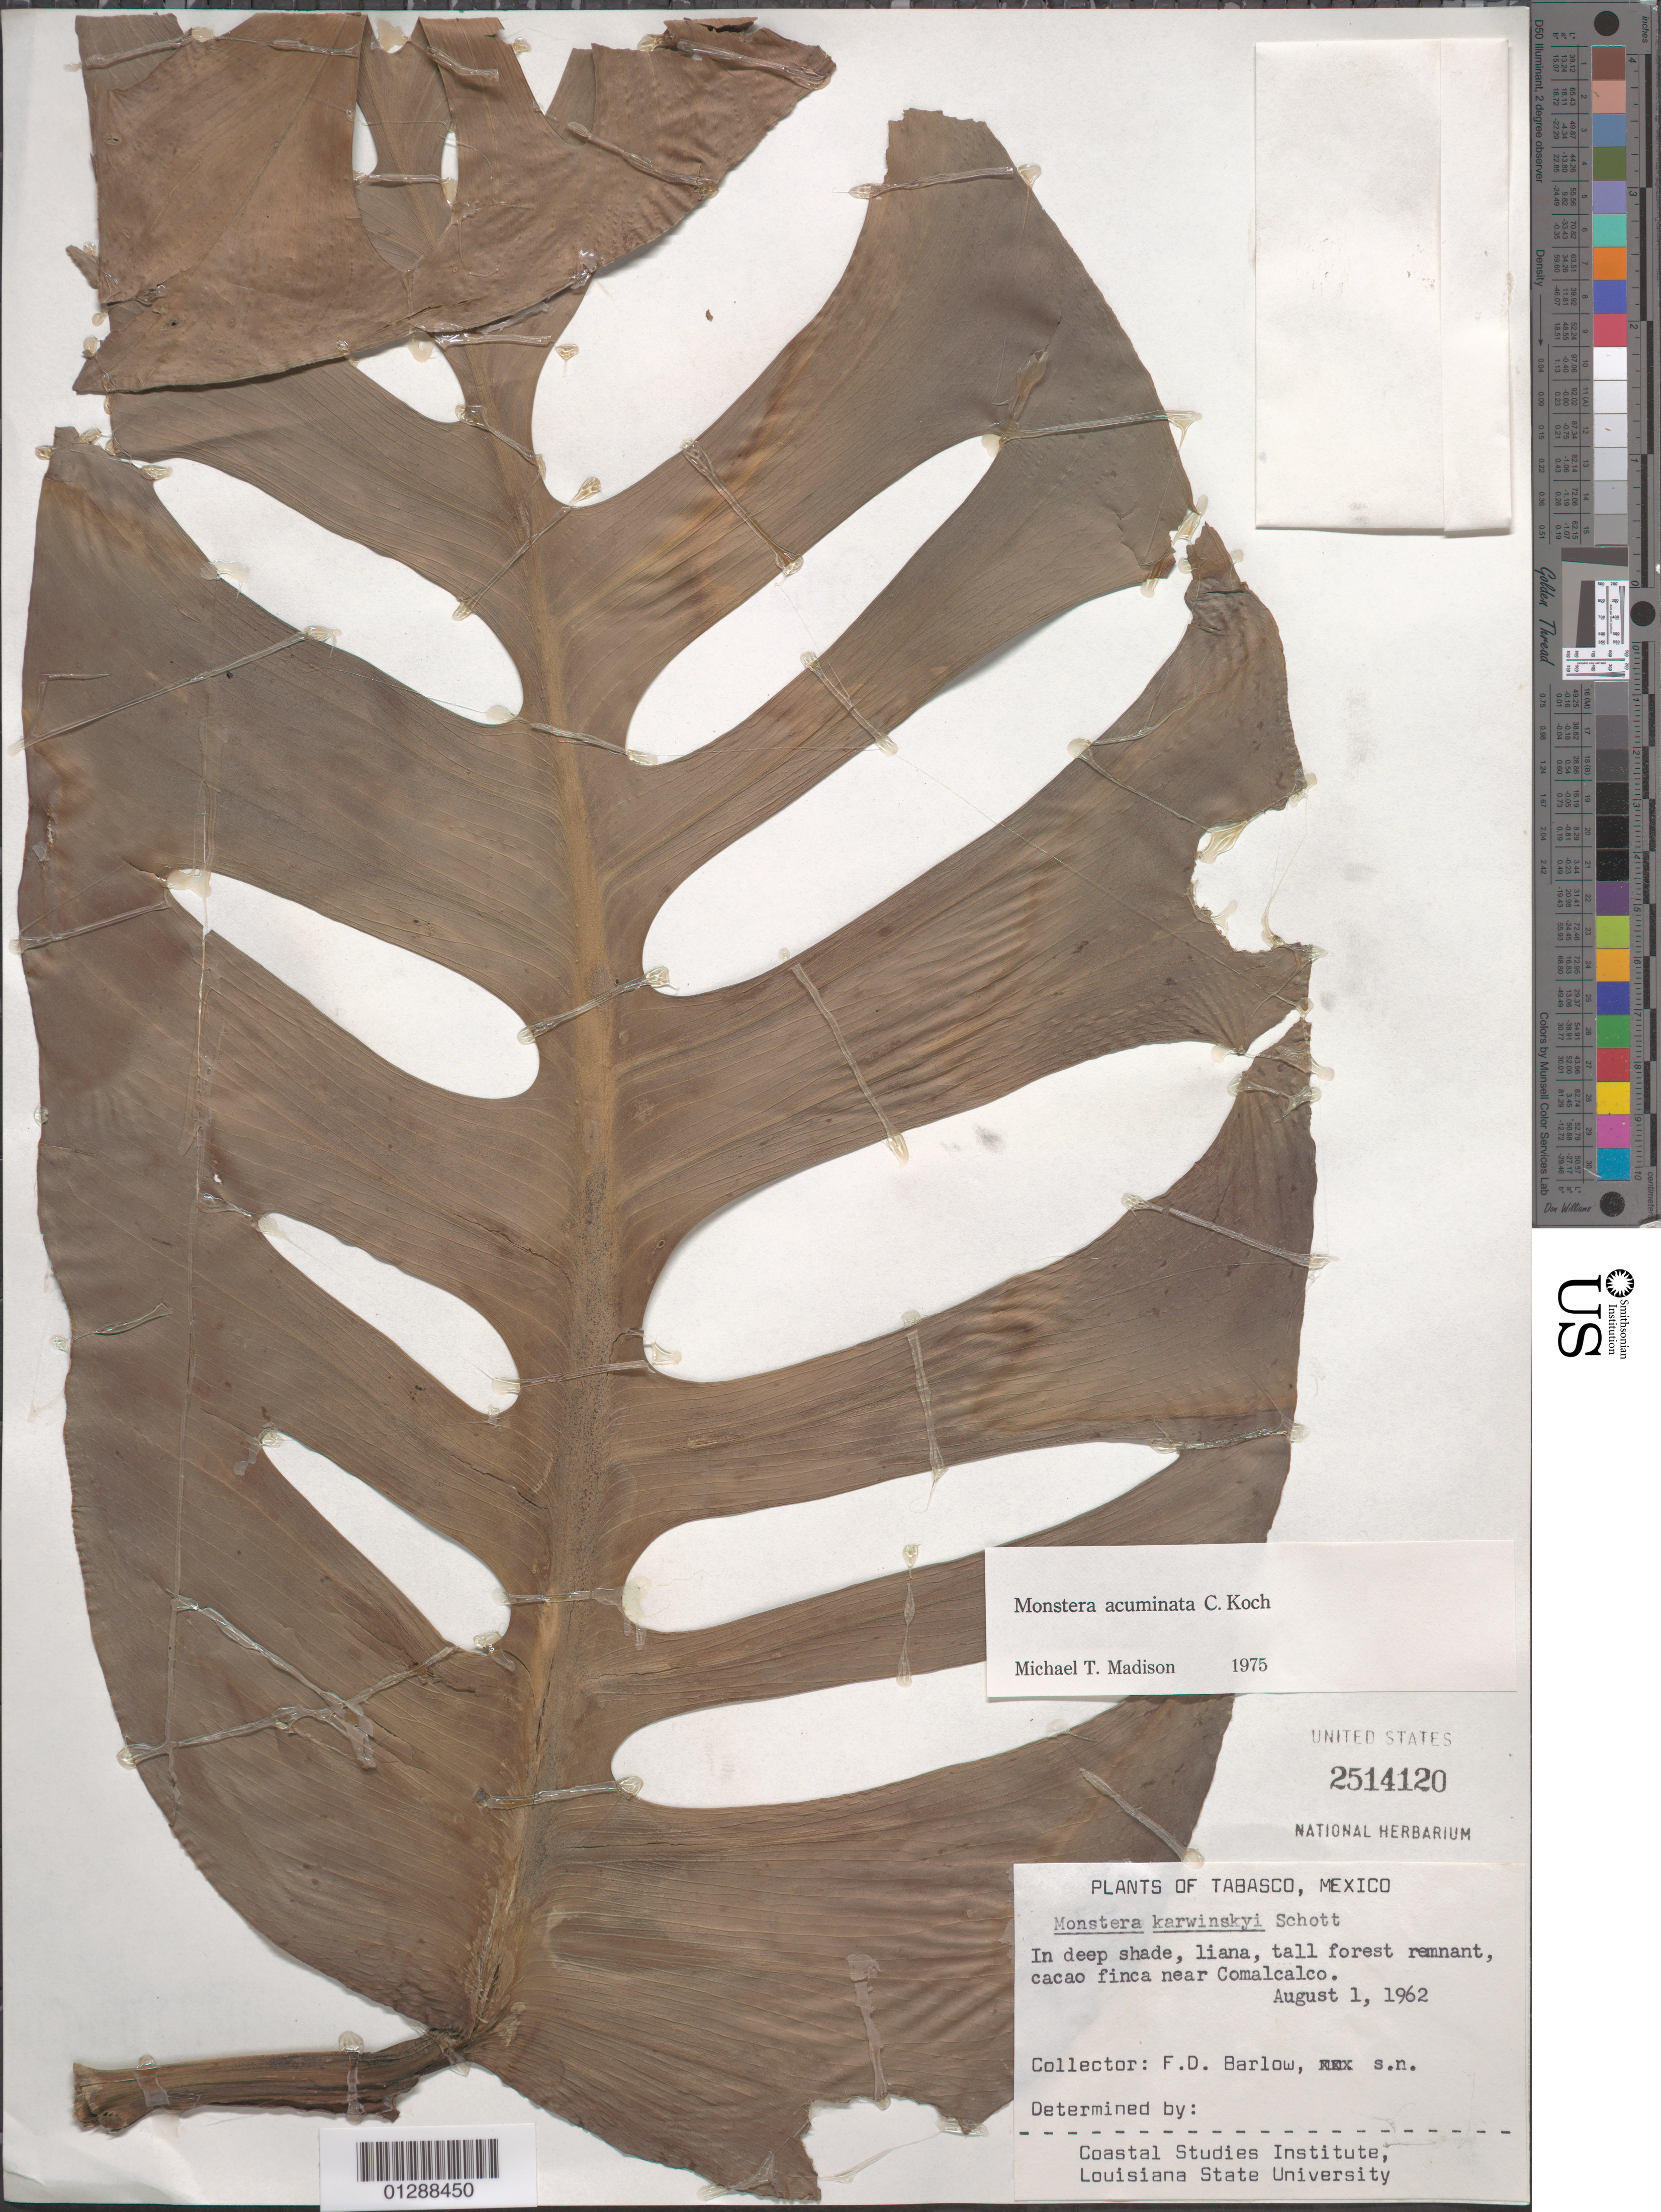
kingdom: Plantae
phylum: Tracheophyta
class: Liliopsida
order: Alismatales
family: Araceae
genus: Monstera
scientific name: Monstera acuminata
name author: K. Koch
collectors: F. D. Barlow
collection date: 1962-08-01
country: Mexico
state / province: Tabasco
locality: In deep shade, liana, tall forest remnant, cacao finca near Comalcalco.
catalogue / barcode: US 2514120